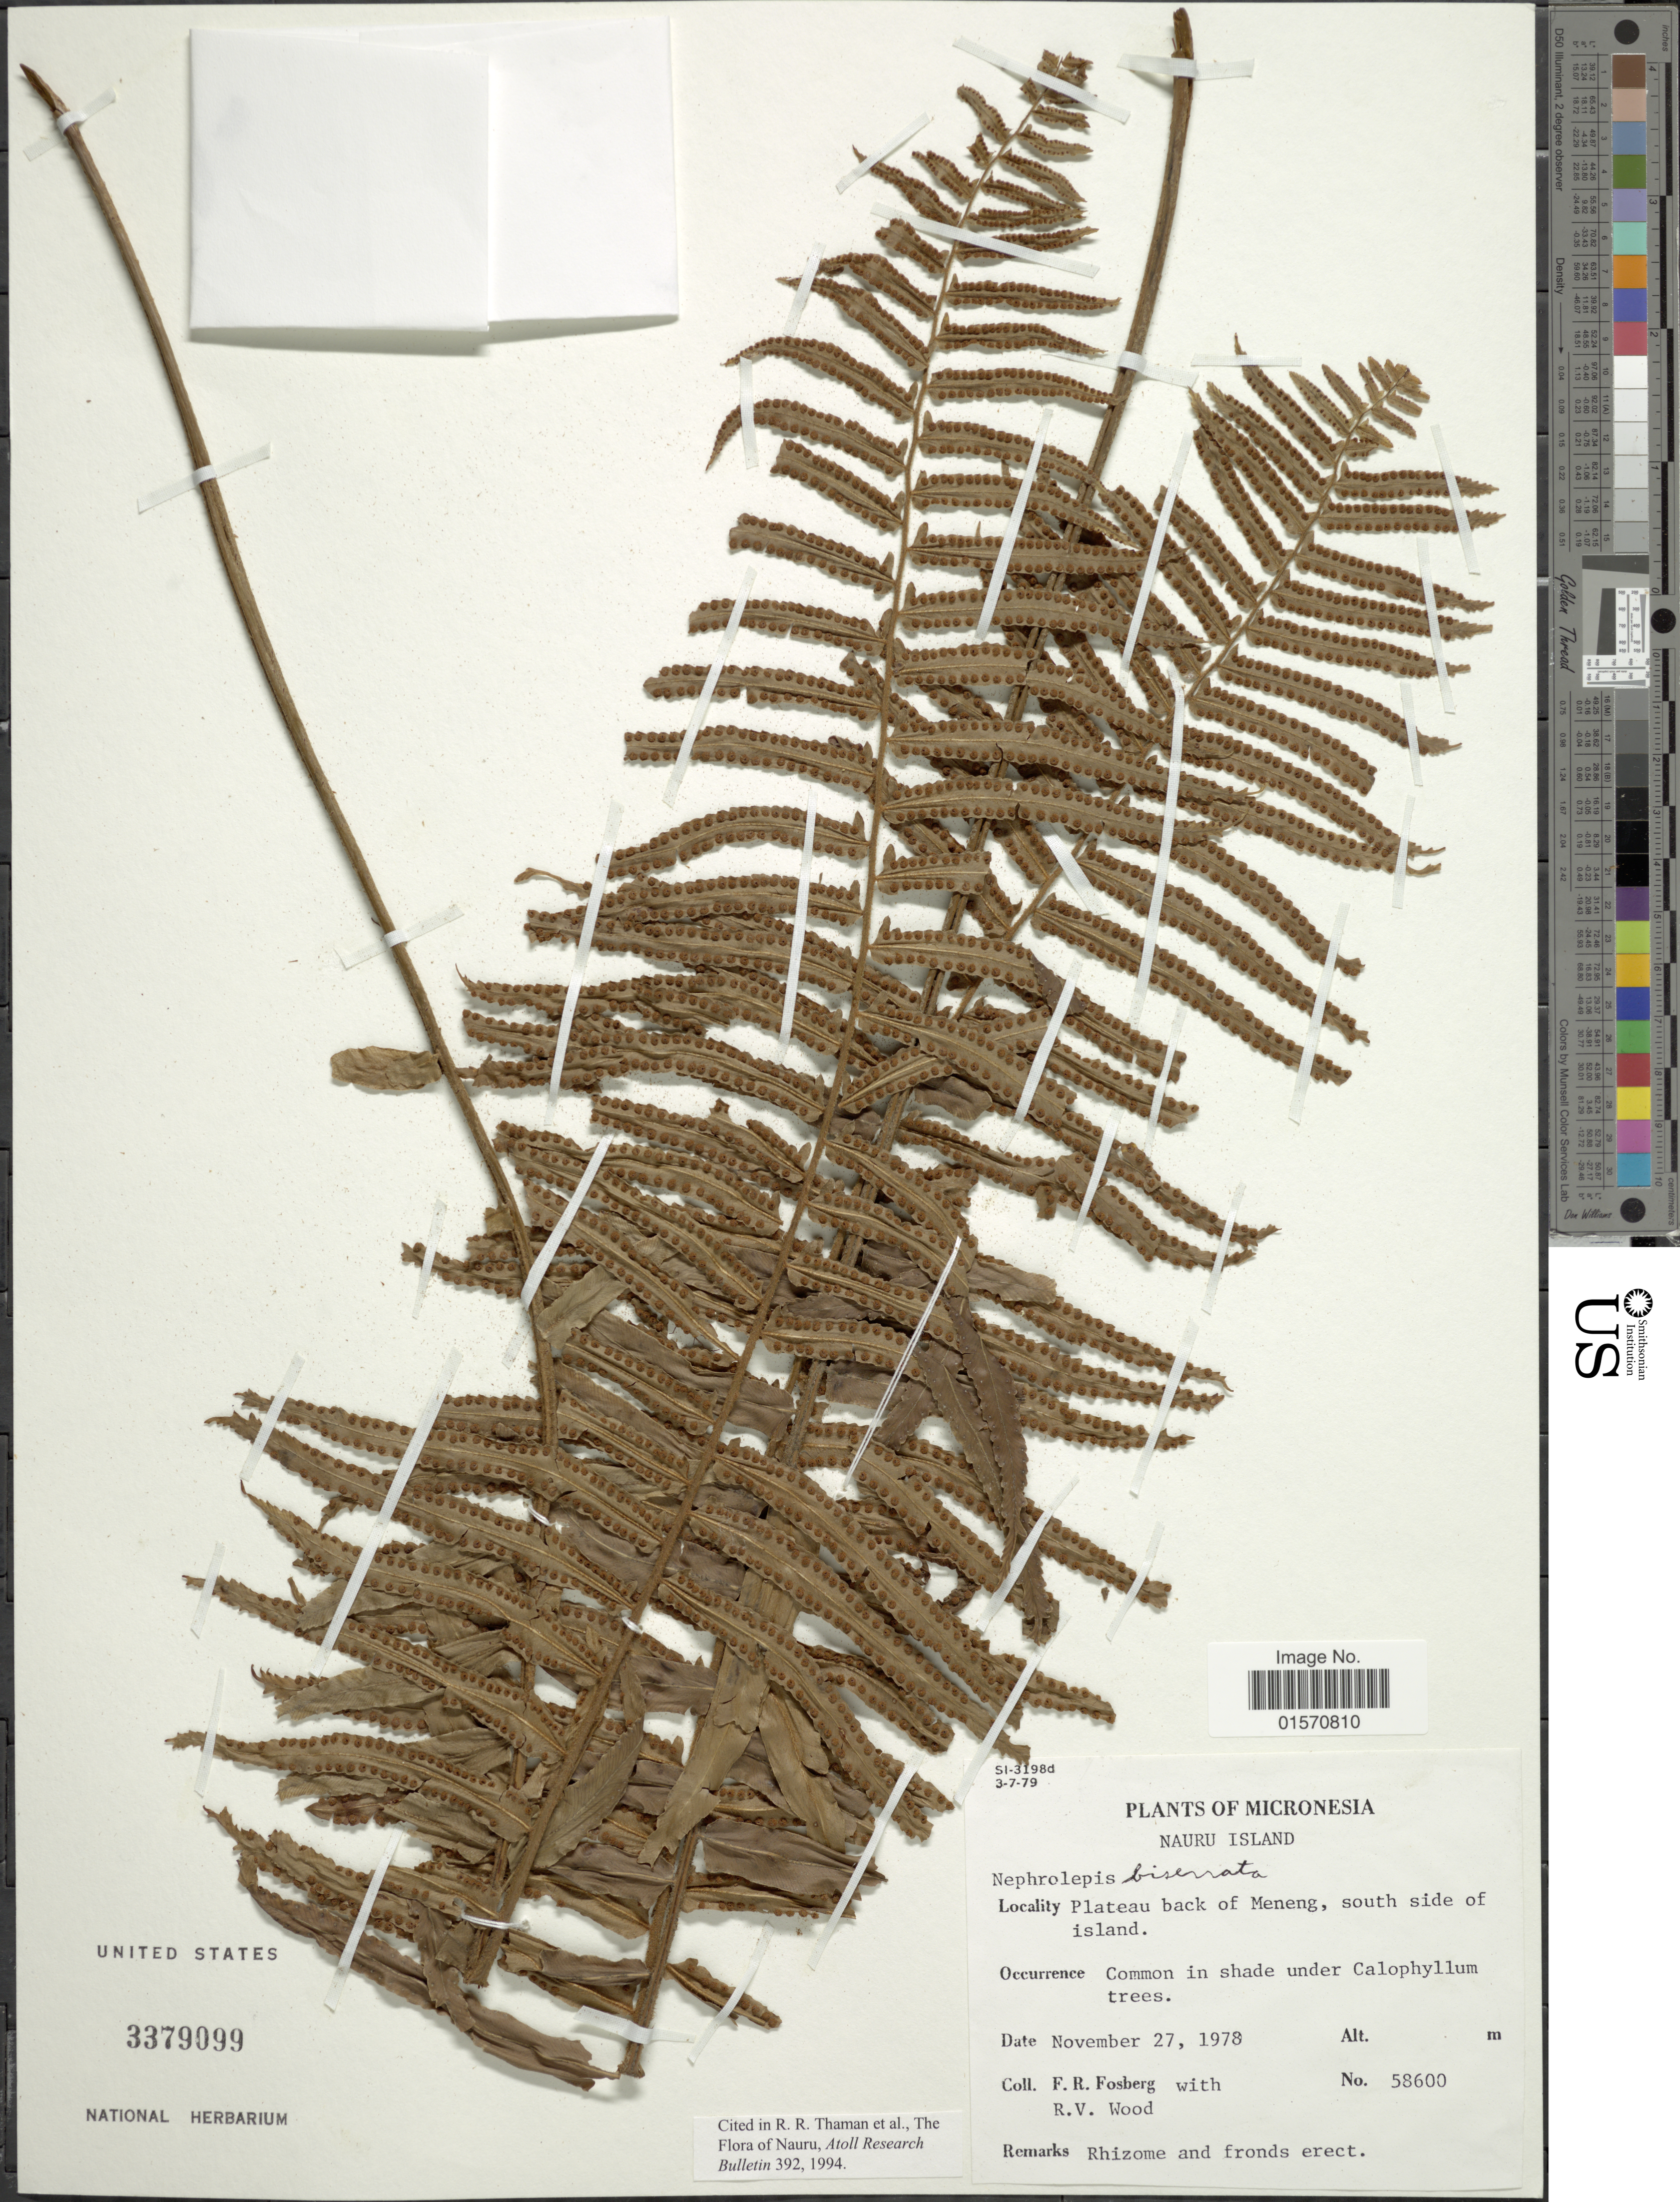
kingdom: Plantae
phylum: Tracheophyta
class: Polypodiopsida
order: Polypodiales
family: Nephrolepidaceae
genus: Nephrolepis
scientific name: Nephrolepis biserrata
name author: (Sw.) Schott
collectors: F. R. Fosberg & R. Wood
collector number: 58600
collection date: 1978-11-27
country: Micronesia, Federated States of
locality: Micronesia. Nauru Island. Plateau back of Meneng, south side of island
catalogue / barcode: US 3379099